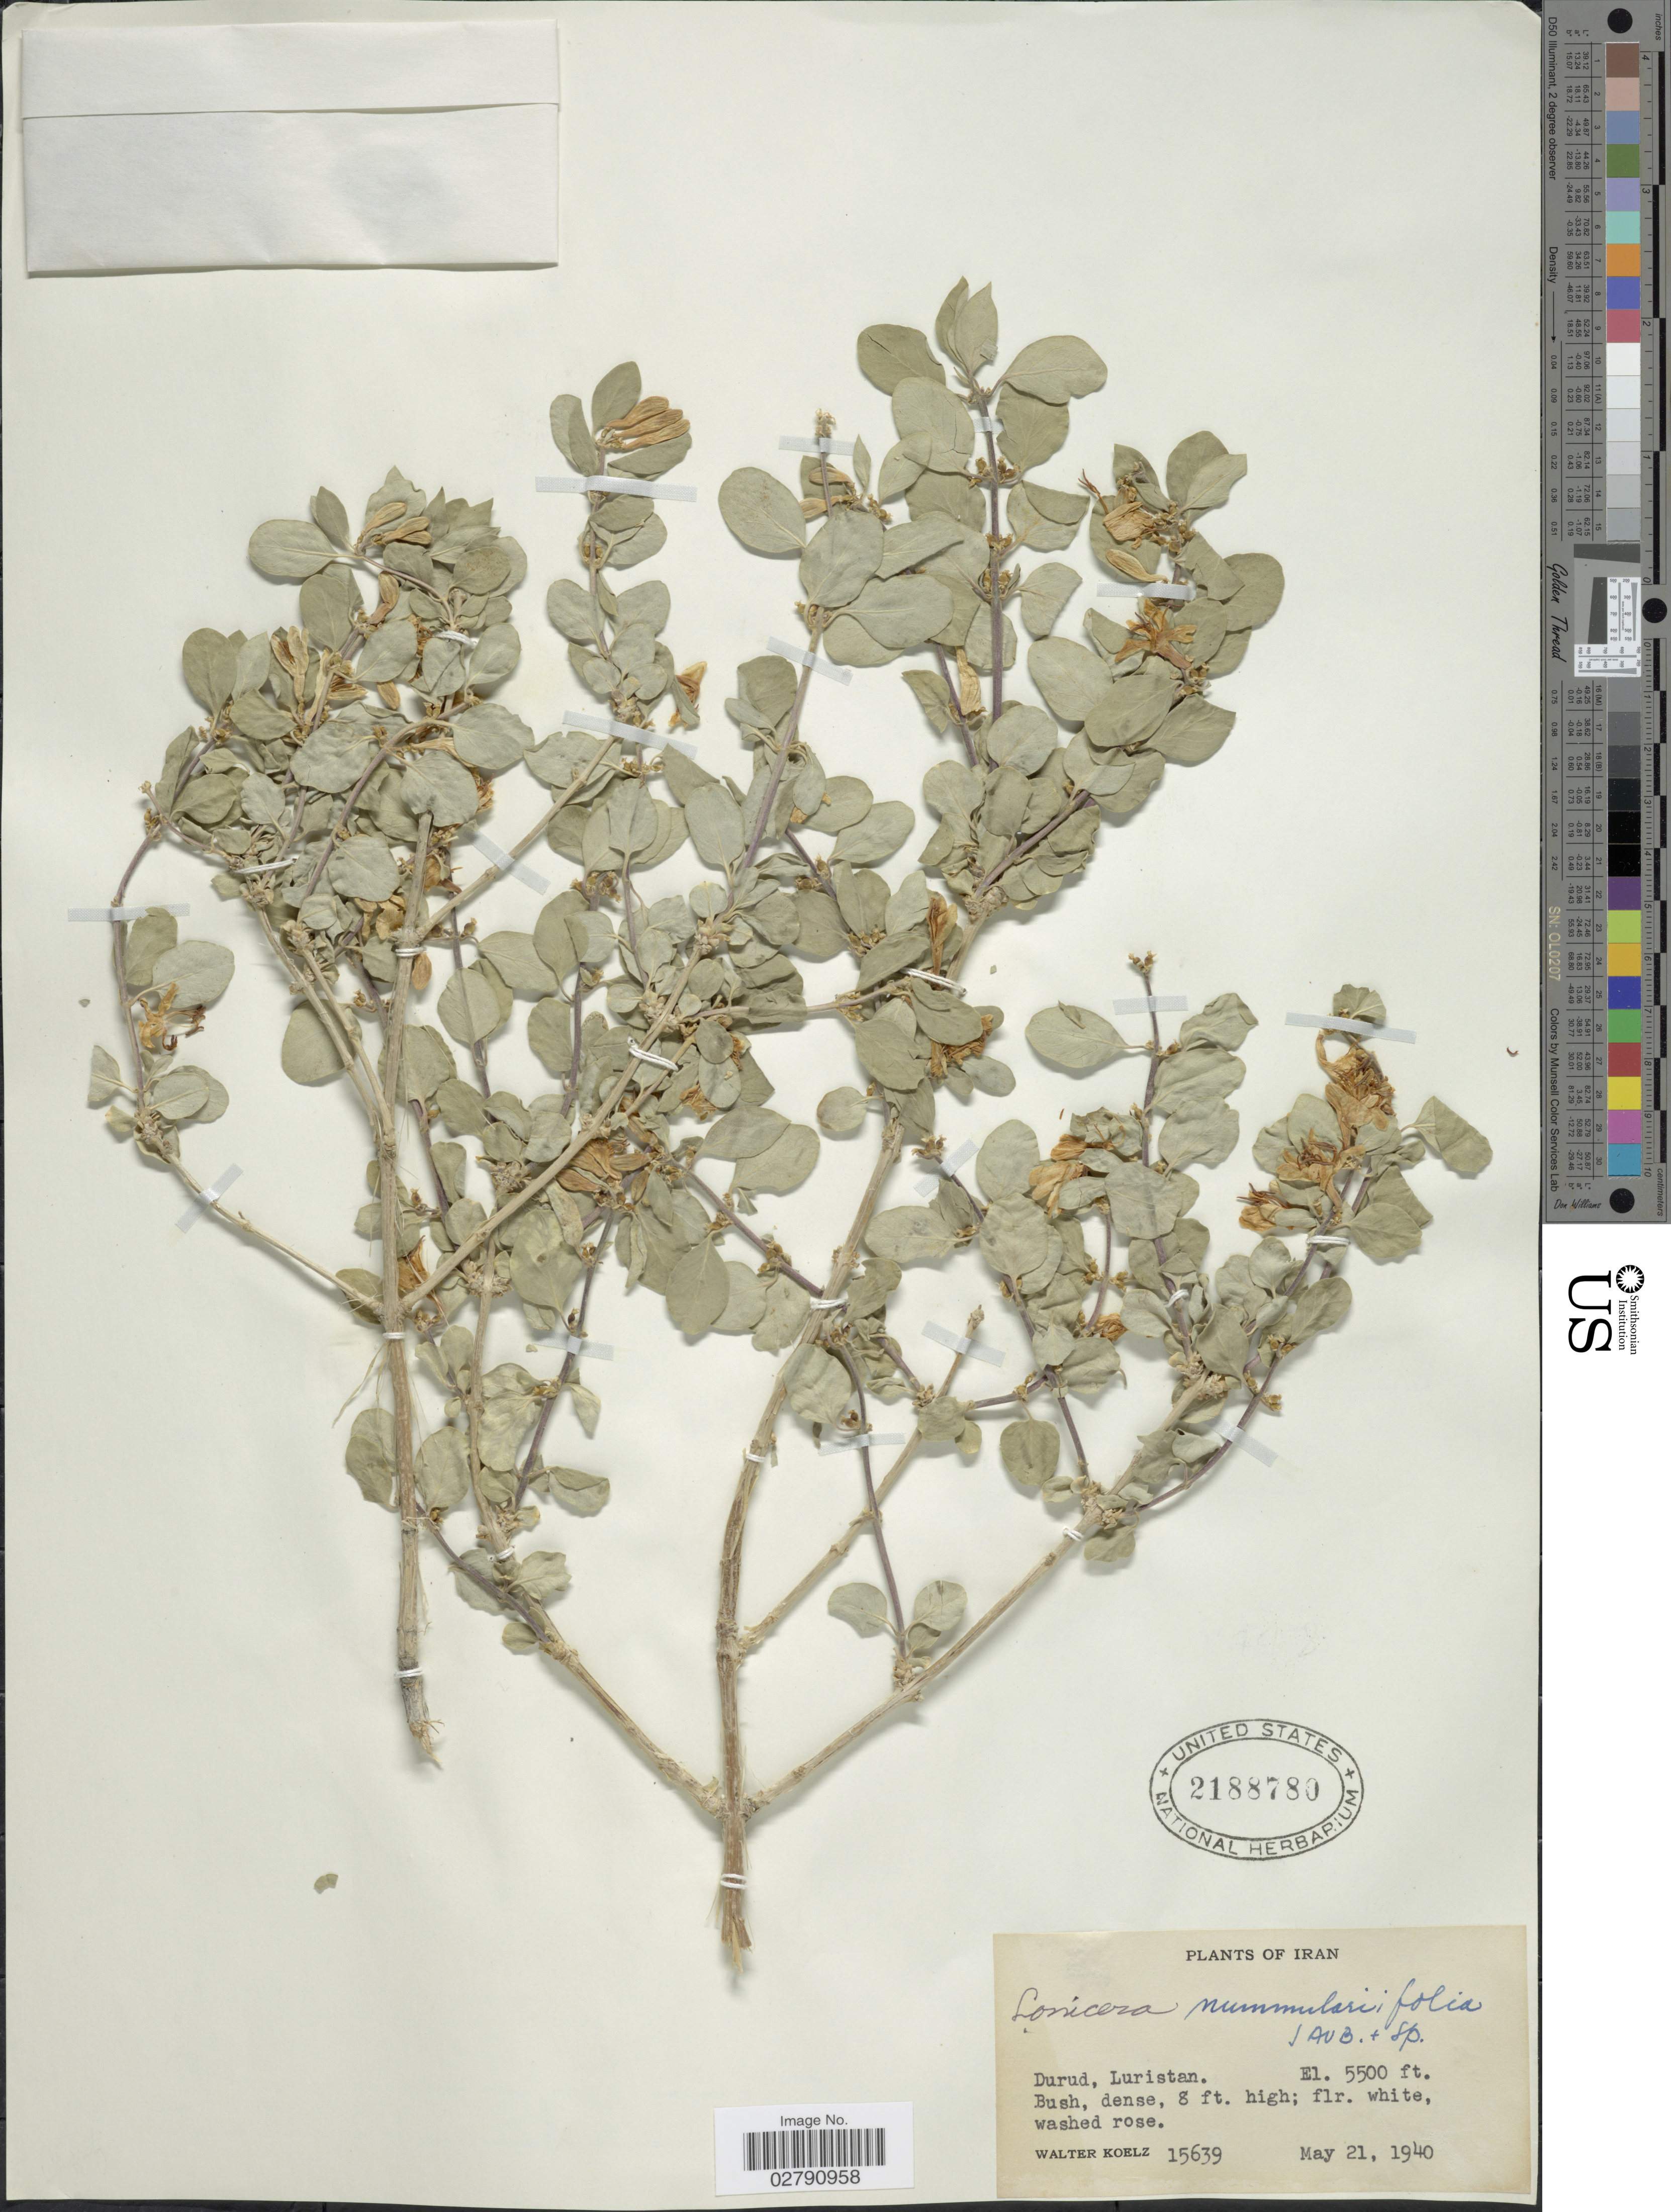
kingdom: Plantae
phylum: Tracheophyta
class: Magnoliopsida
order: Dipsacales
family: Caprifoliaceae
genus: Lonicera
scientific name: Lonicera nummulariifolia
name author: Jaub. & Spach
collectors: W. N. Koelz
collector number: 15639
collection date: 1940-05-21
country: Iran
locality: Durud, Luristan.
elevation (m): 1676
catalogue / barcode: US 2188780